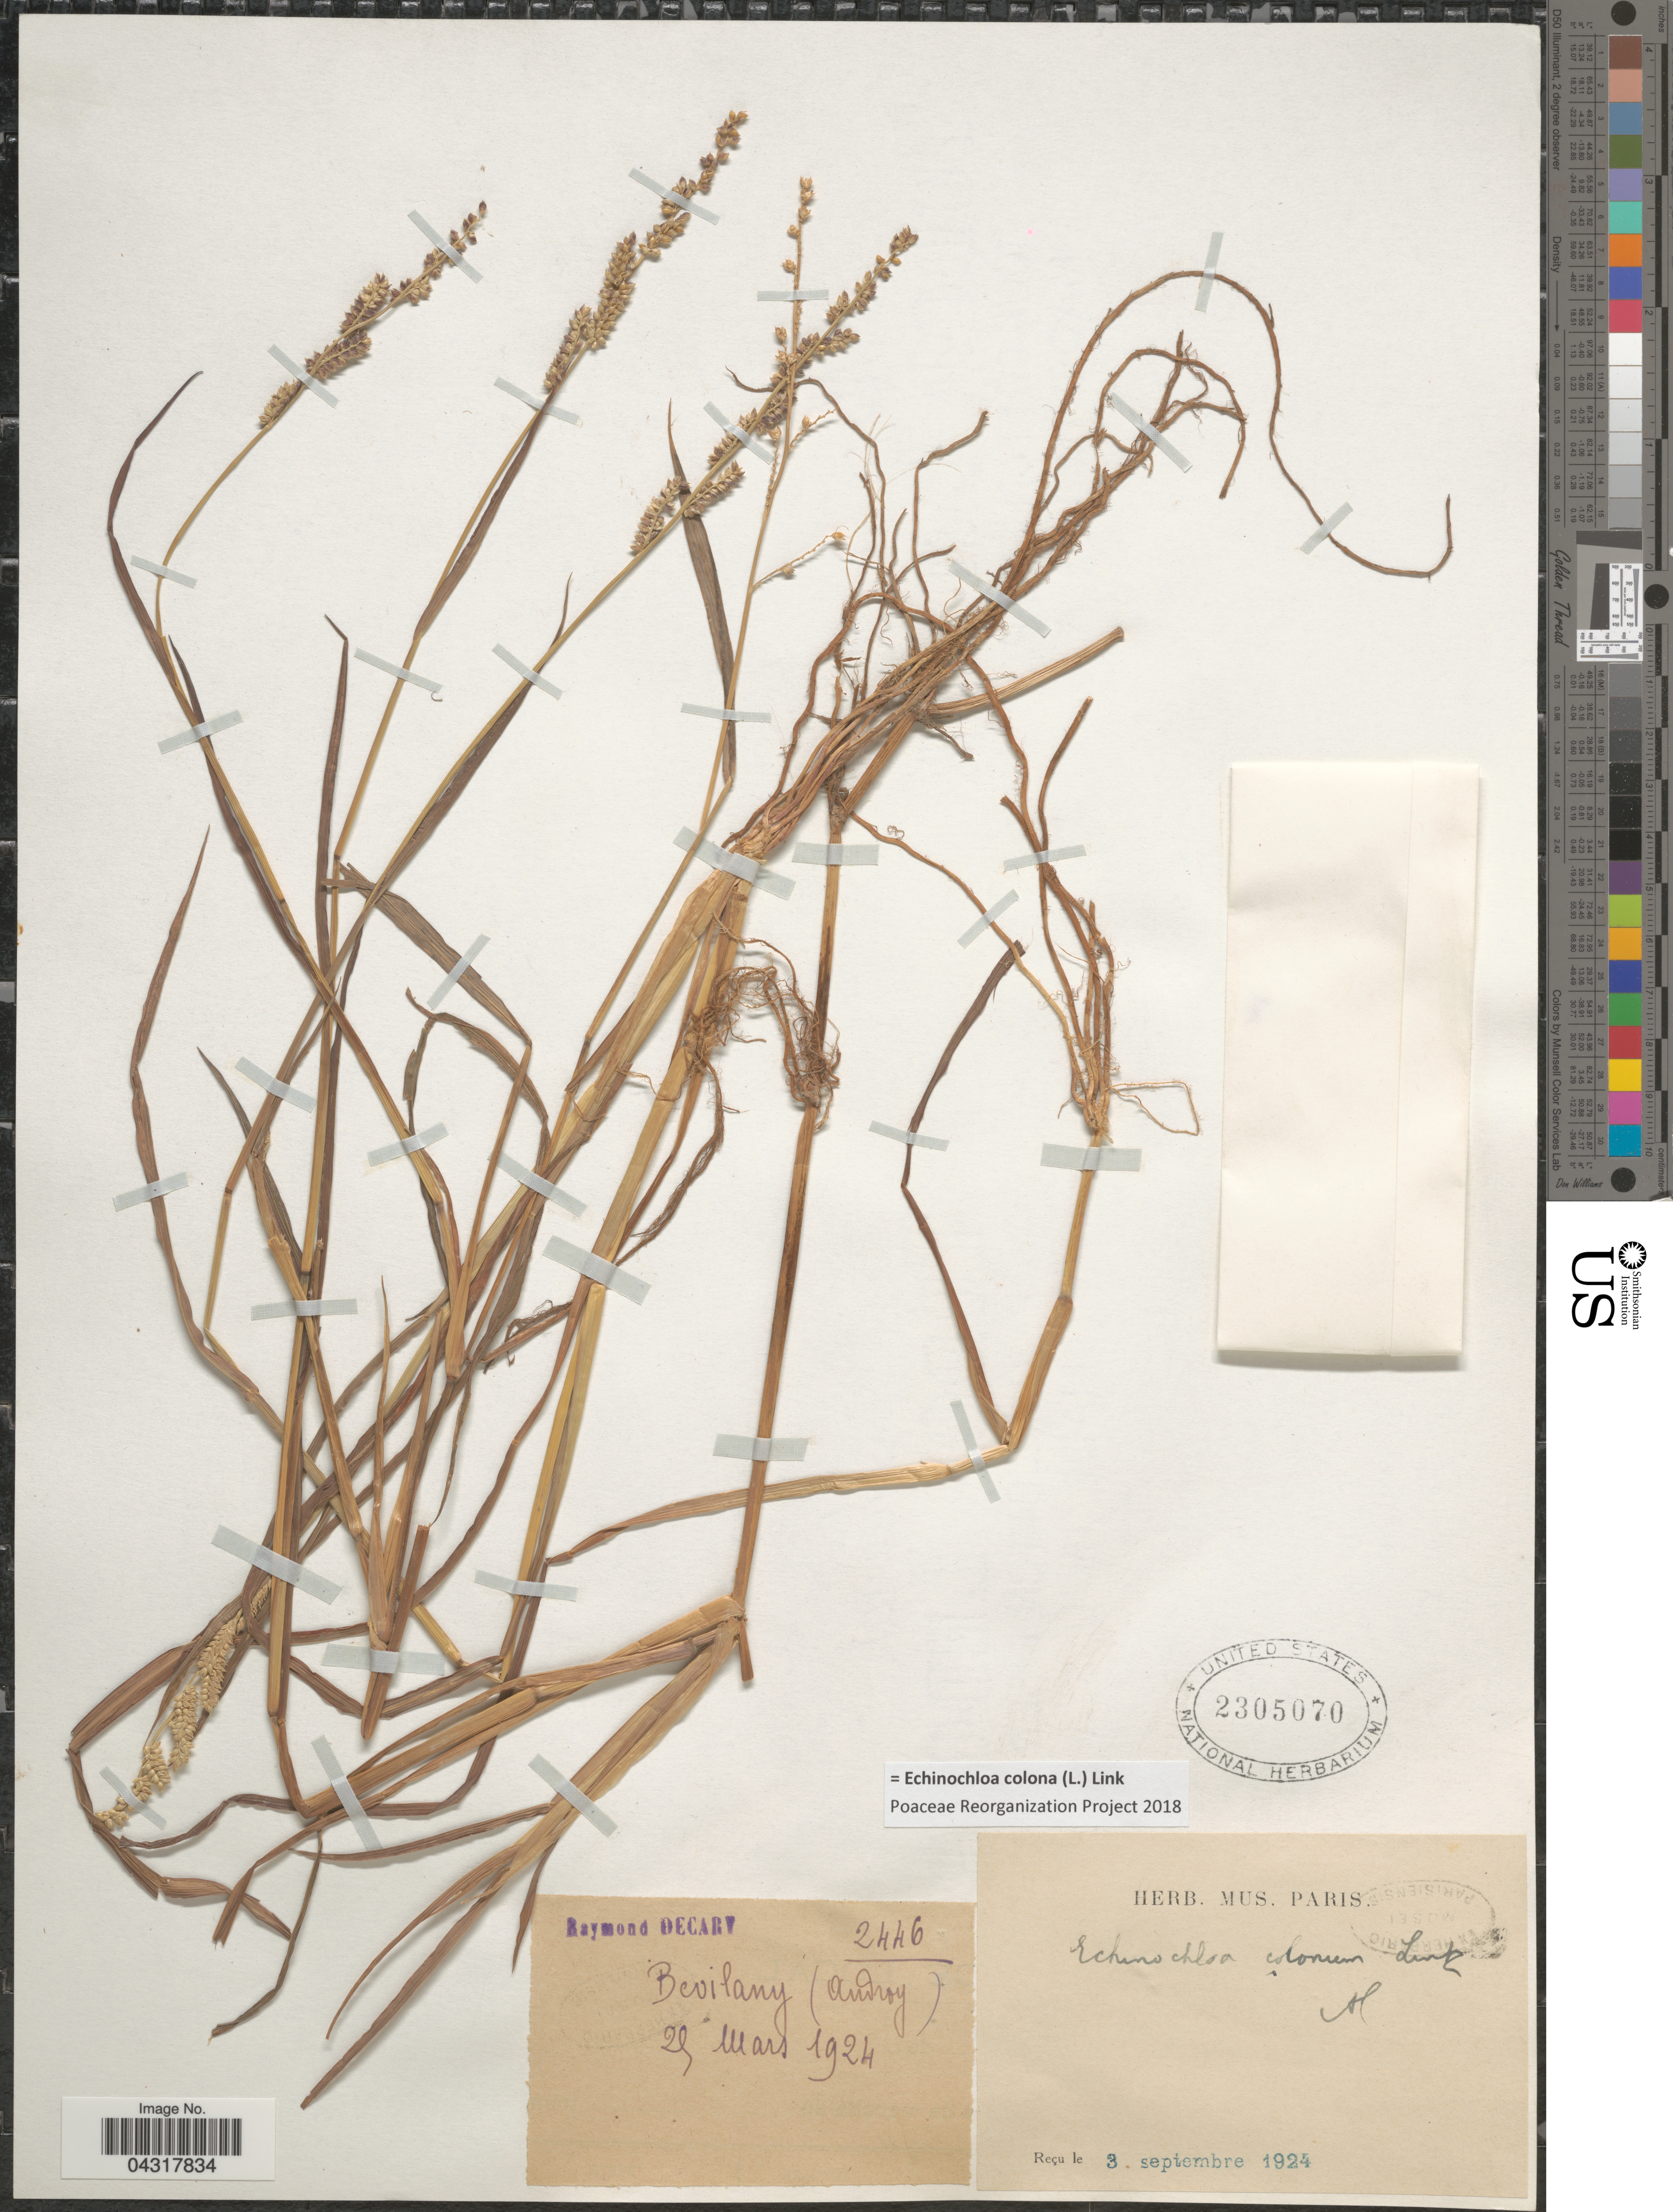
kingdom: Plantae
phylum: Tracheophyta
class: Liliopsida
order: Poales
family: Poaceae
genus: Echinochloa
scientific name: Echinochloa colona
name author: (L.) Link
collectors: R. Decary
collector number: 2446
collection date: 1924-03-29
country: Madagascar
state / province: Androy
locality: Bevilany (Androy).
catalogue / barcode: US 2305070